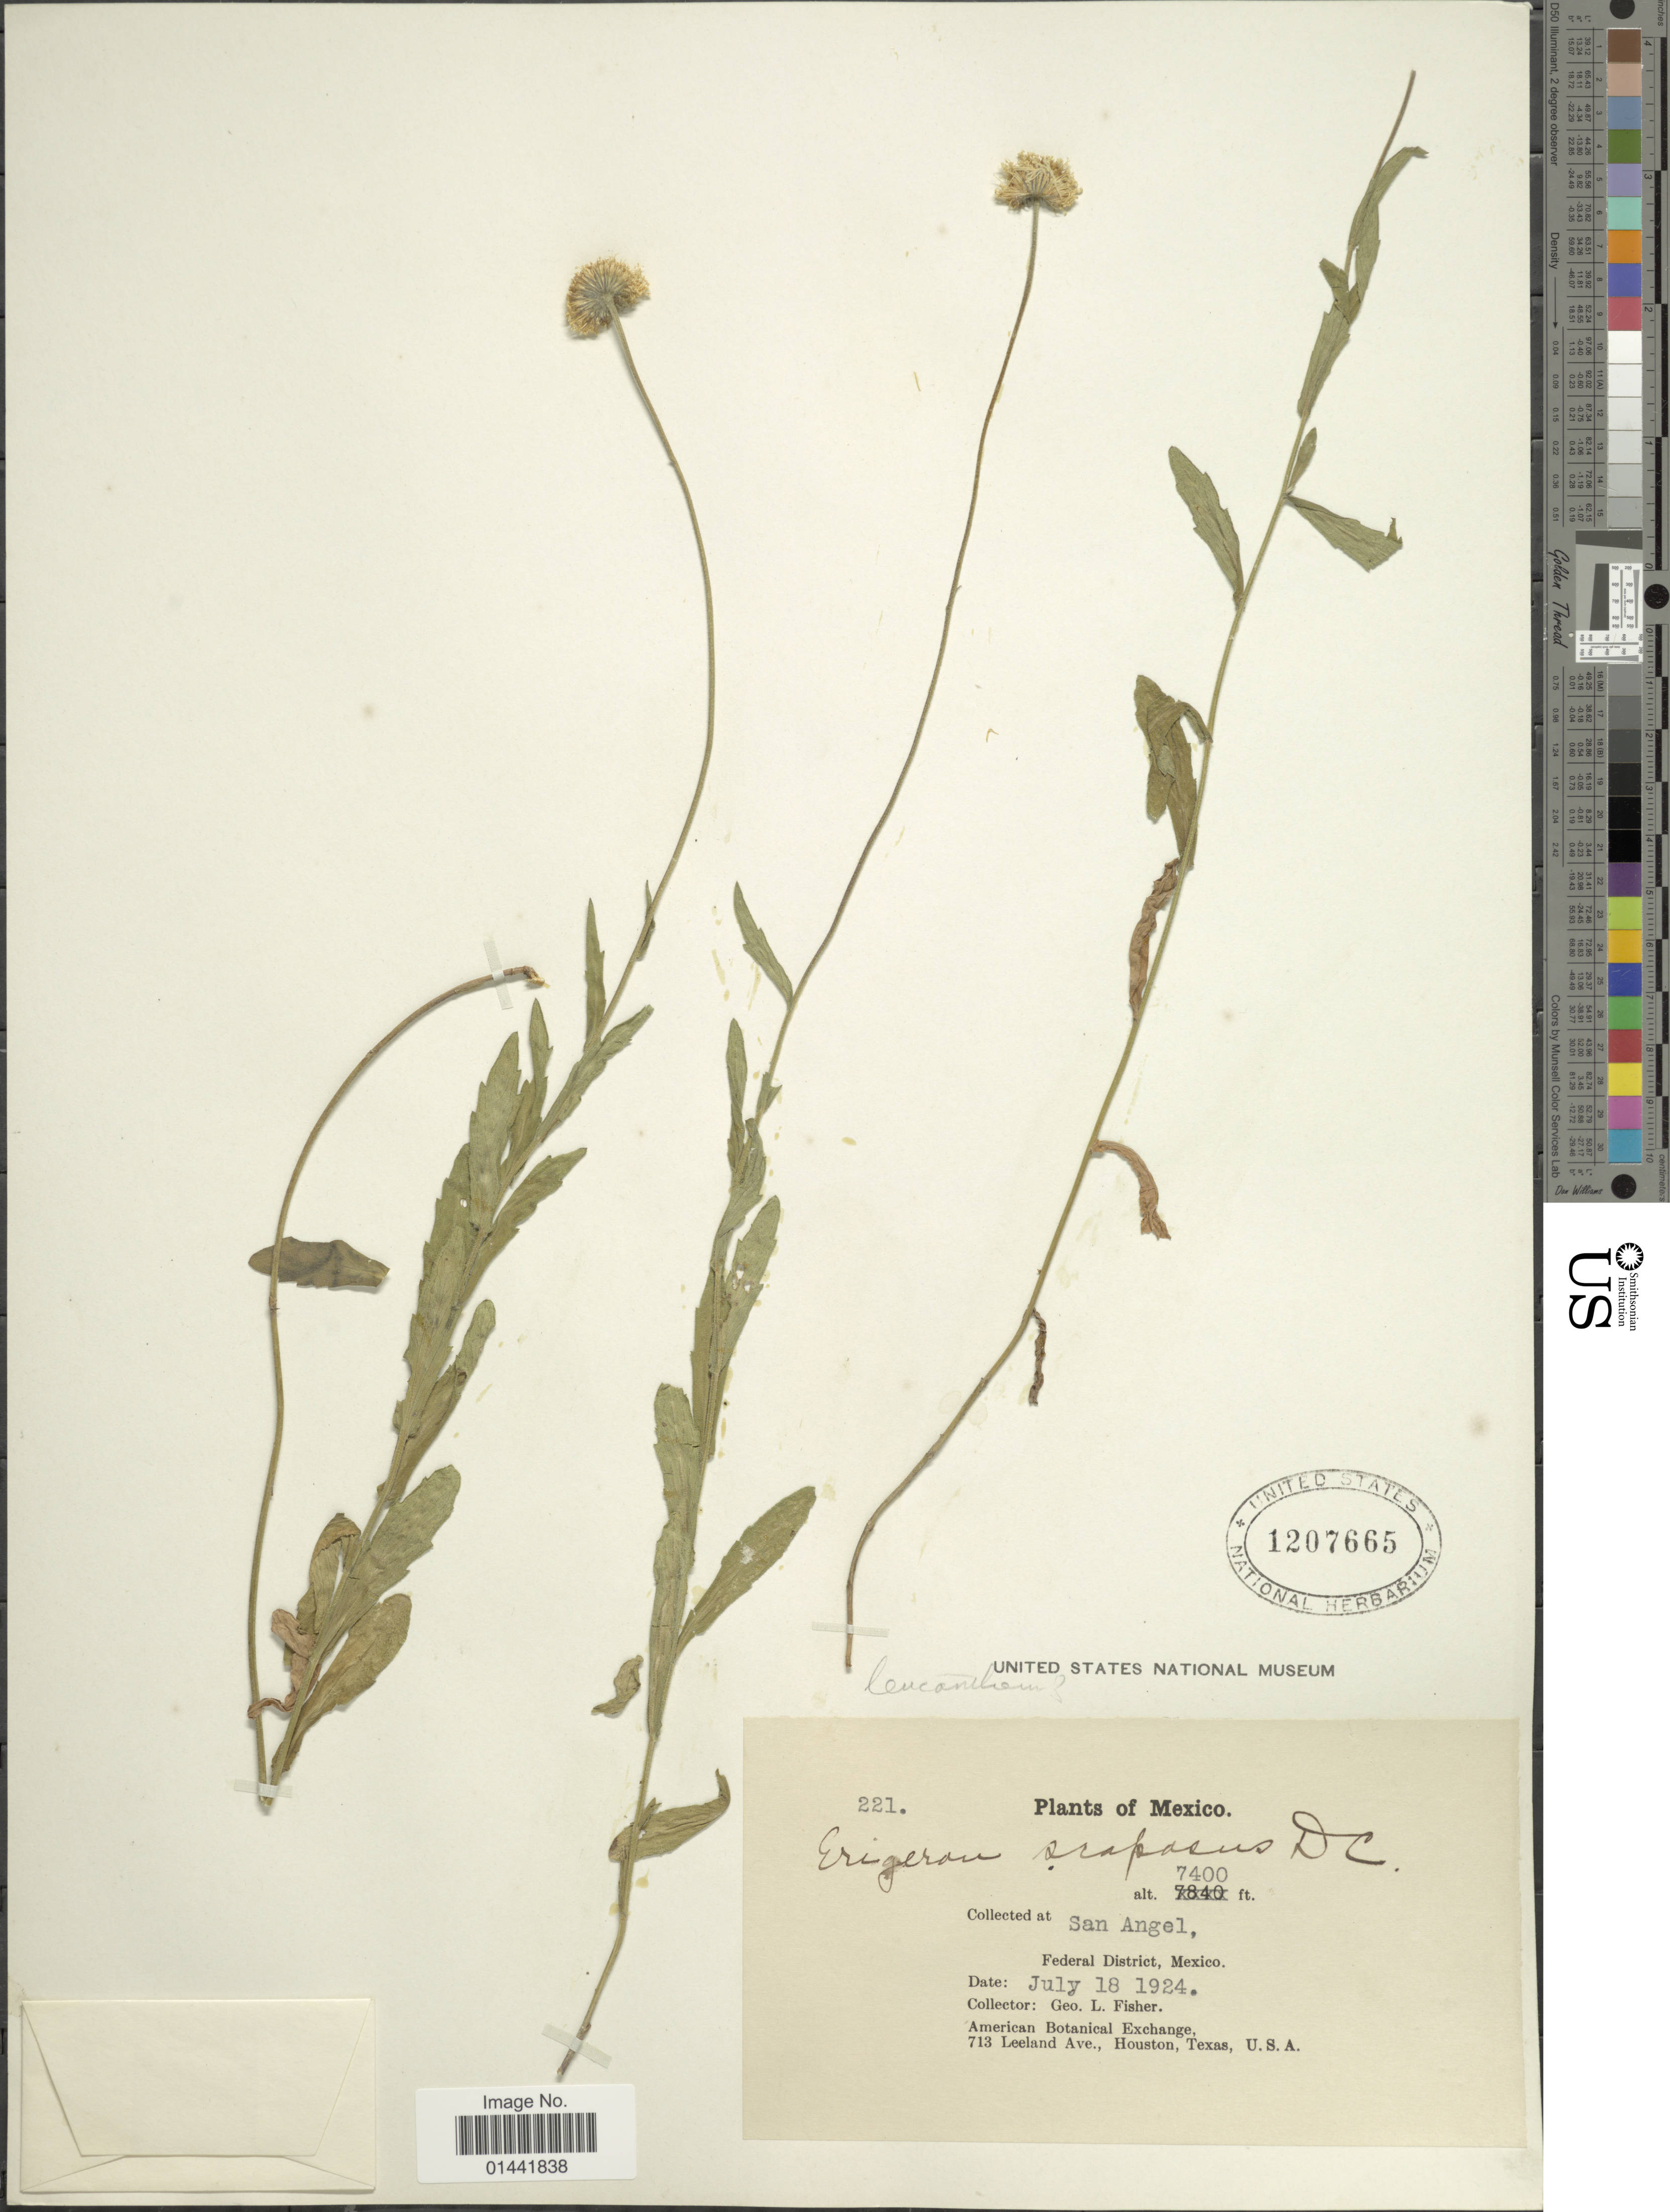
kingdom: Plantae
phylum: Tracheophyta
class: Magnoliopsida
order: Asterales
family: Asteraceae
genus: Erigeron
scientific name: Erigeron scaposus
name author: DC.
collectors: G. L. Fisher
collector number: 221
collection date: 1924-07-18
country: Mexico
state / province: Distrito Federal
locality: San Angel, Federal District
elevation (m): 2256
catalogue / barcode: US 1207665